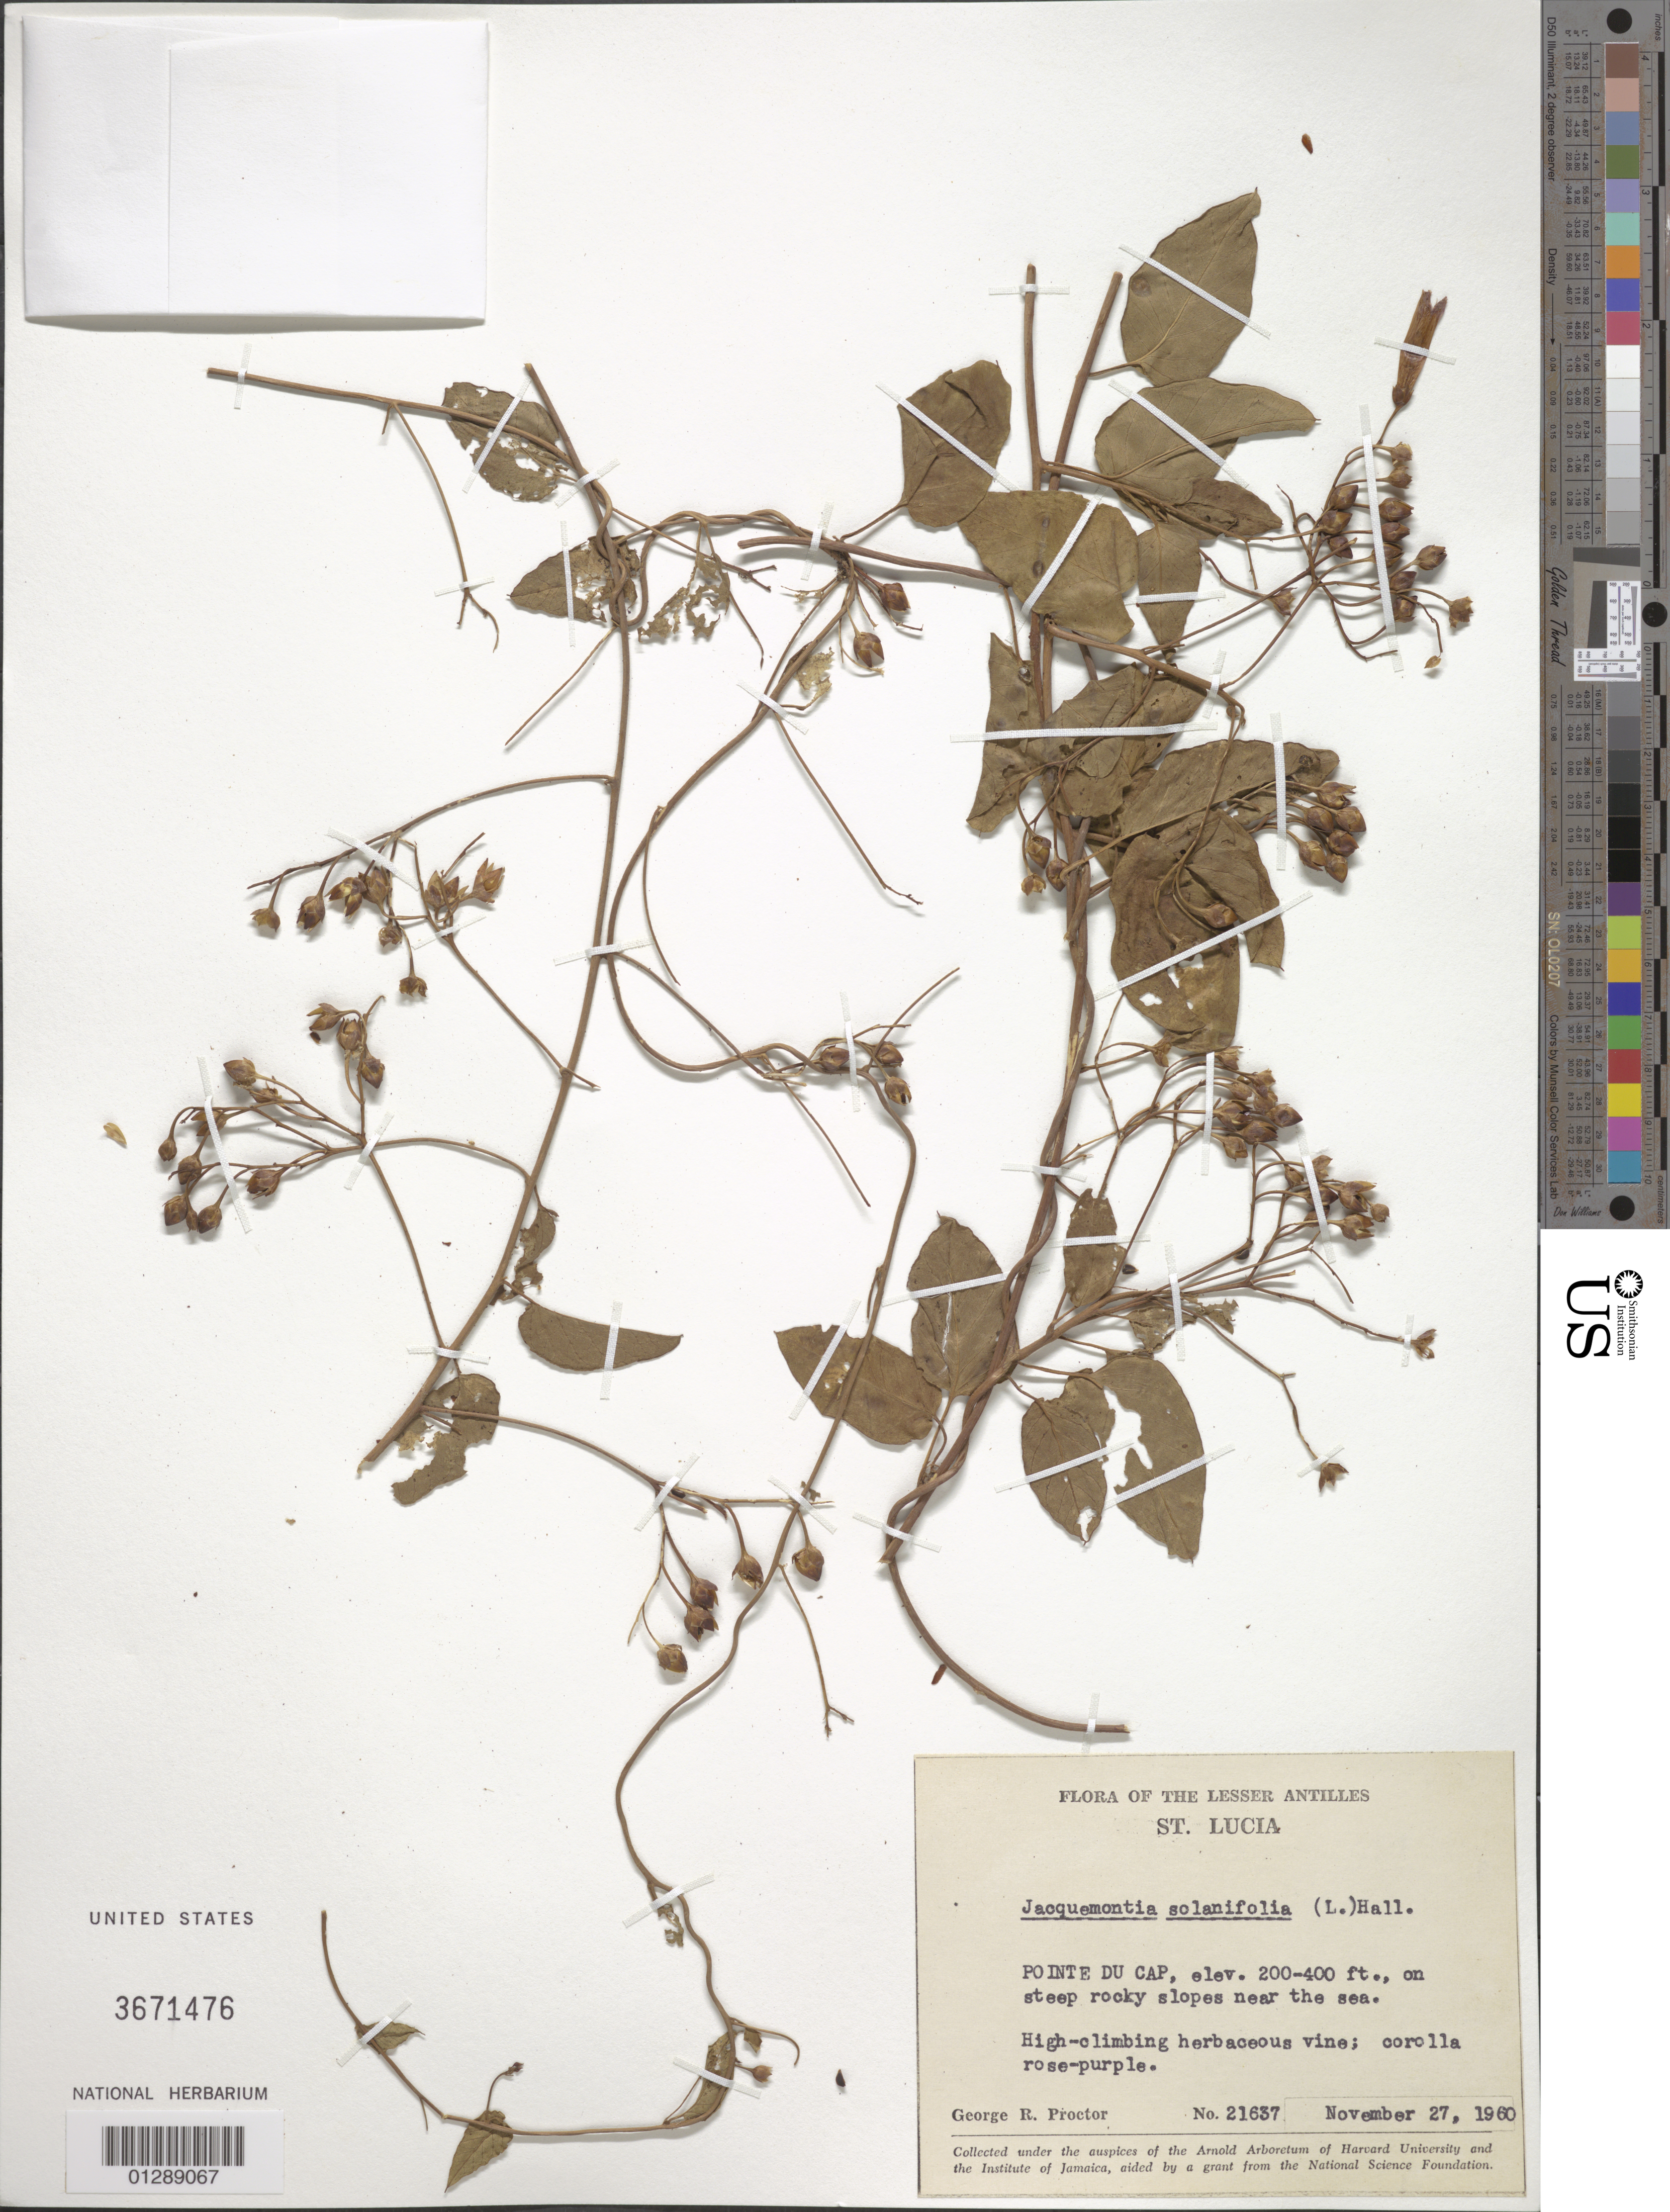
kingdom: Plantae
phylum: Tracheophyta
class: Magnoliopsida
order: Solanales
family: Convolvulaceae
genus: Jacquemontia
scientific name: Jacquemontia solanifolia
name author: (L.) Hallier f.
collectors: G. R. Proctor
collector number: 21637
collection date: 1960-11-27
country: St. Lucia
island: St. Lucia I.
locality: Pointe du Cap.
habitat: On steep rocky slopes near the sea.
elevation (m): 61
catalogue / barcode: US 3671476